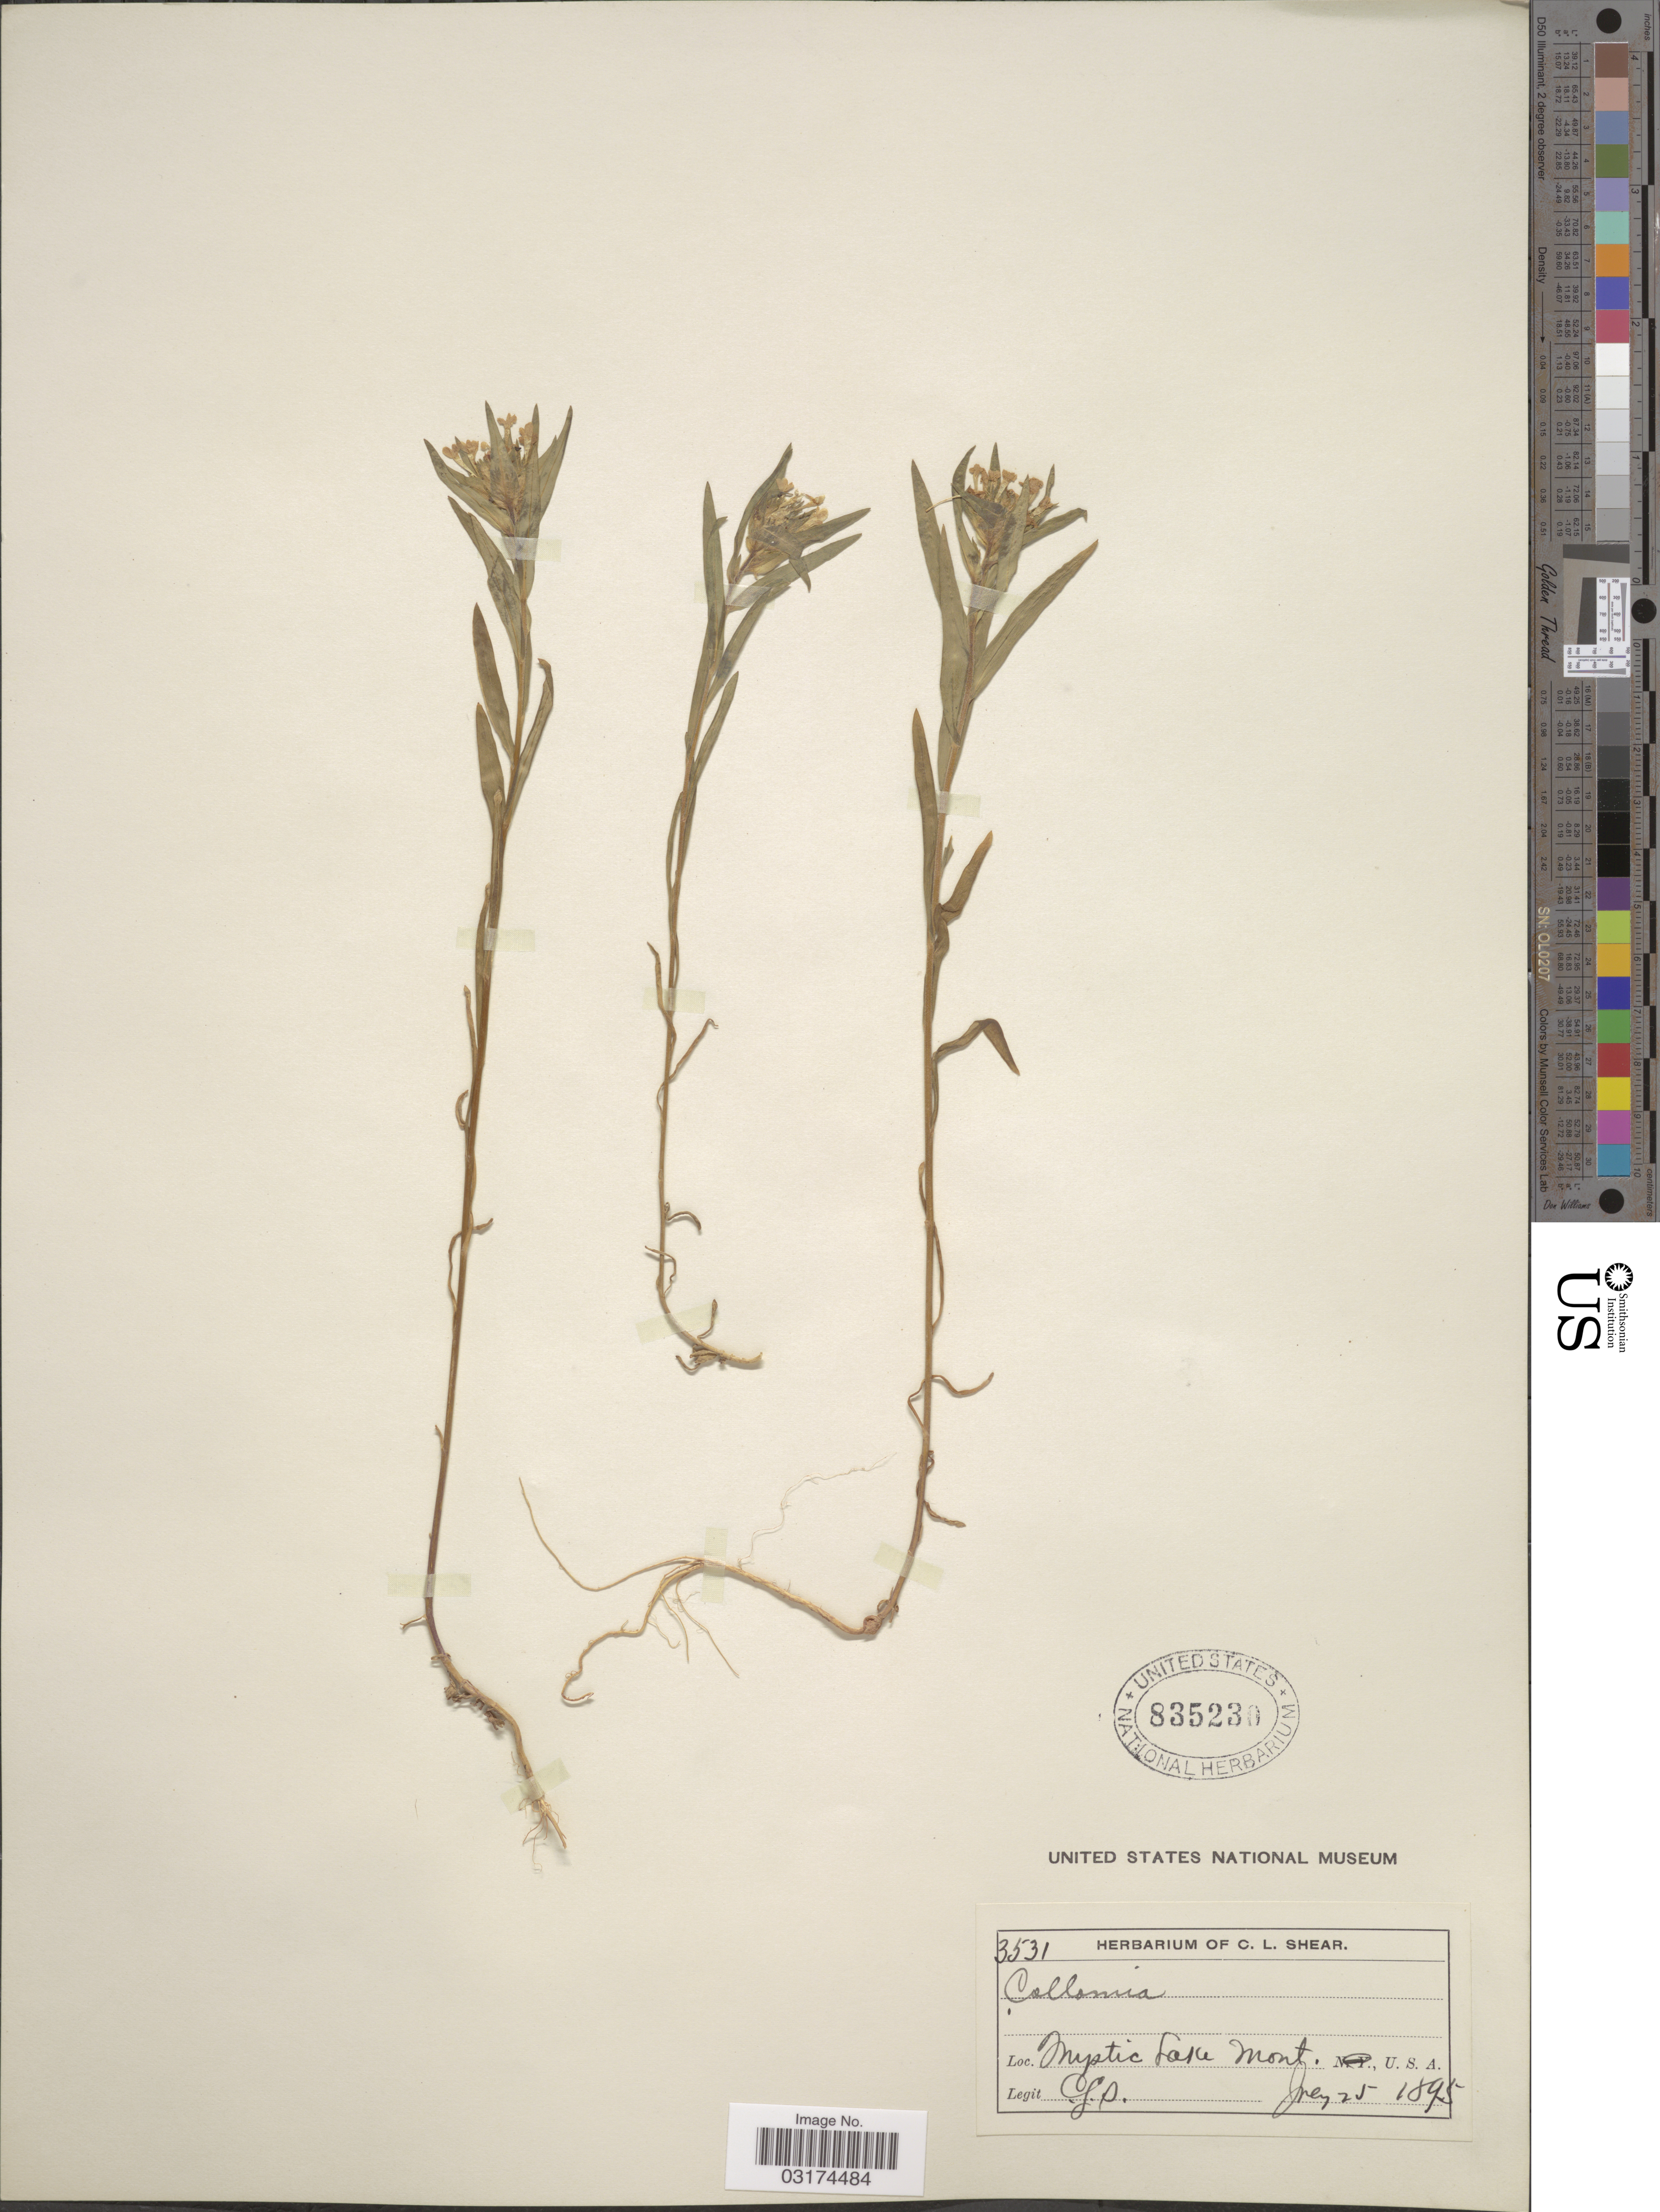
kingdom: Plantae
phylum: Tracheophyta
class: Magnoliopsida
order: Ericales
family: Polemoniaceae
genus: Collomia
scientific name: Collomia linearis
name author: Nutt.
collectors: C. L. Shear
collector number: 3531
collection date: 1895-05-25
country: United States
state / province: Montana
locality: Mystic Lake Mont.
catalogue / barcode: US 835230